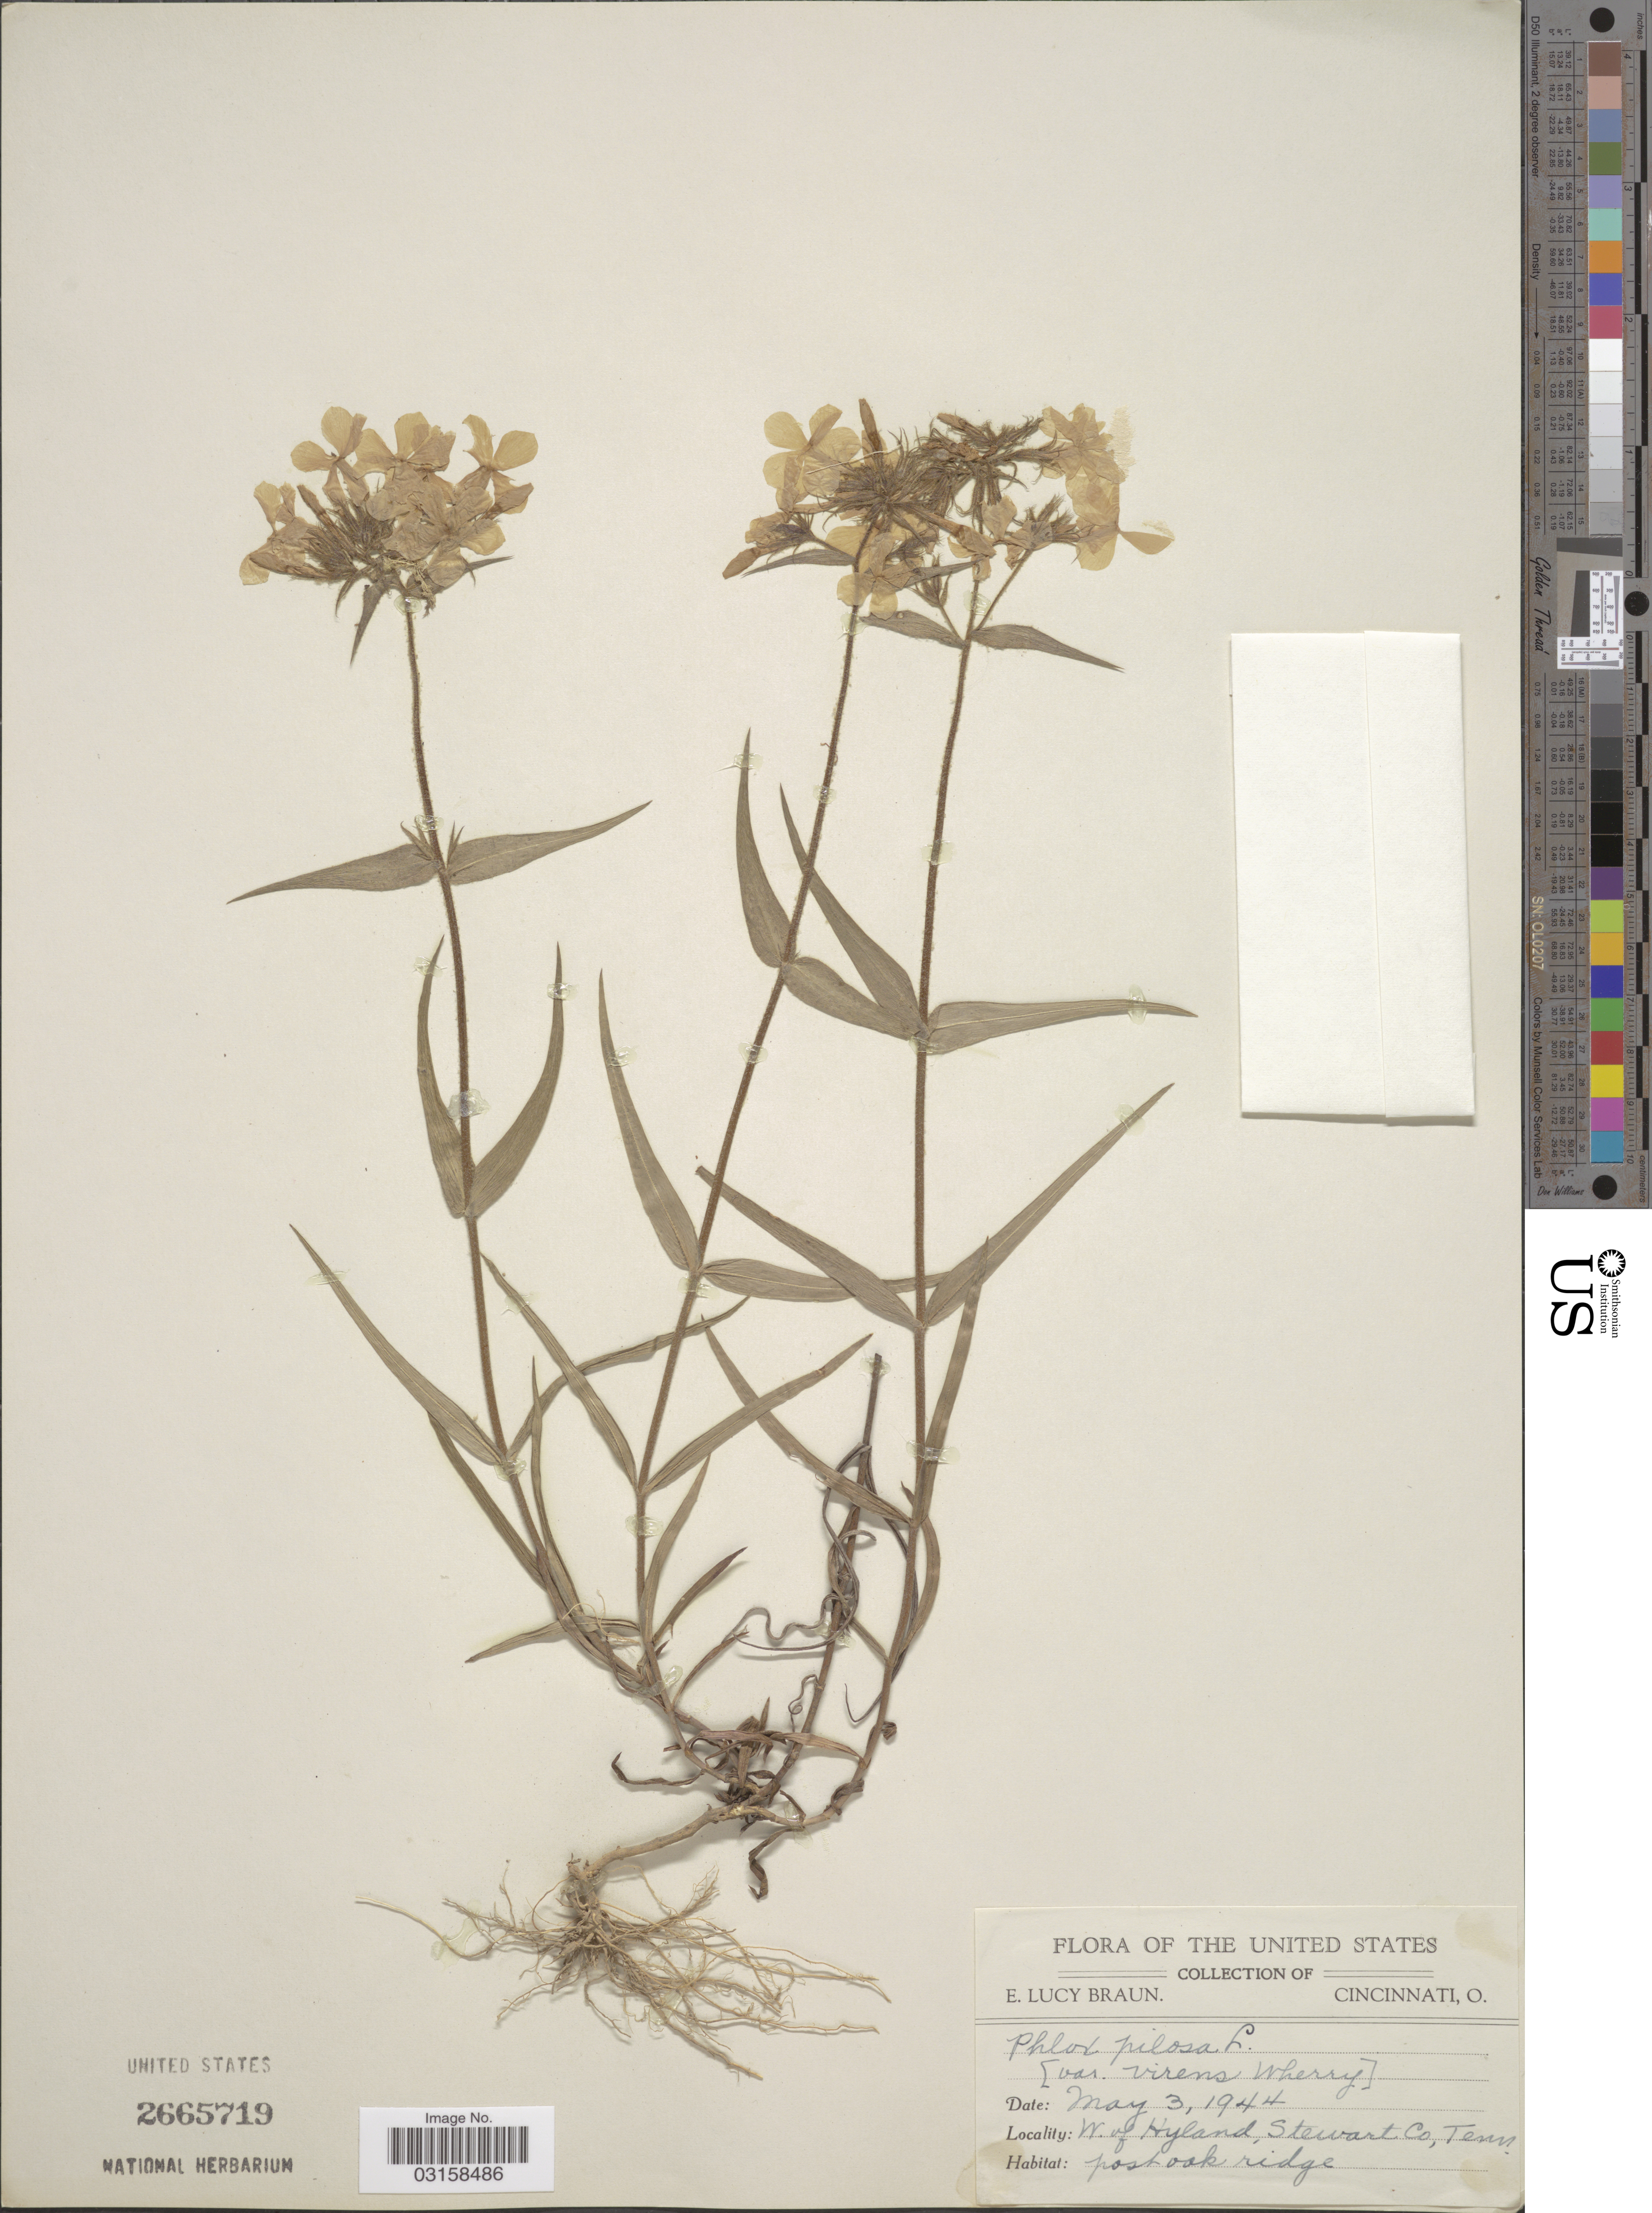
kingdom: Plantae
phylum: Tracheophyta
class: Magnoliopsida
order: Ericales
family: Polemoniaceae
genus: Phlox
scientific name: Phlox pilosa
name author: L.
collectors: E. L. Braun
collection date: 1944-05-03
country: United States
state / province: Tennessee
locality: W. of Hyland, Stewart Co.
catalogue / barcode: US 2665719